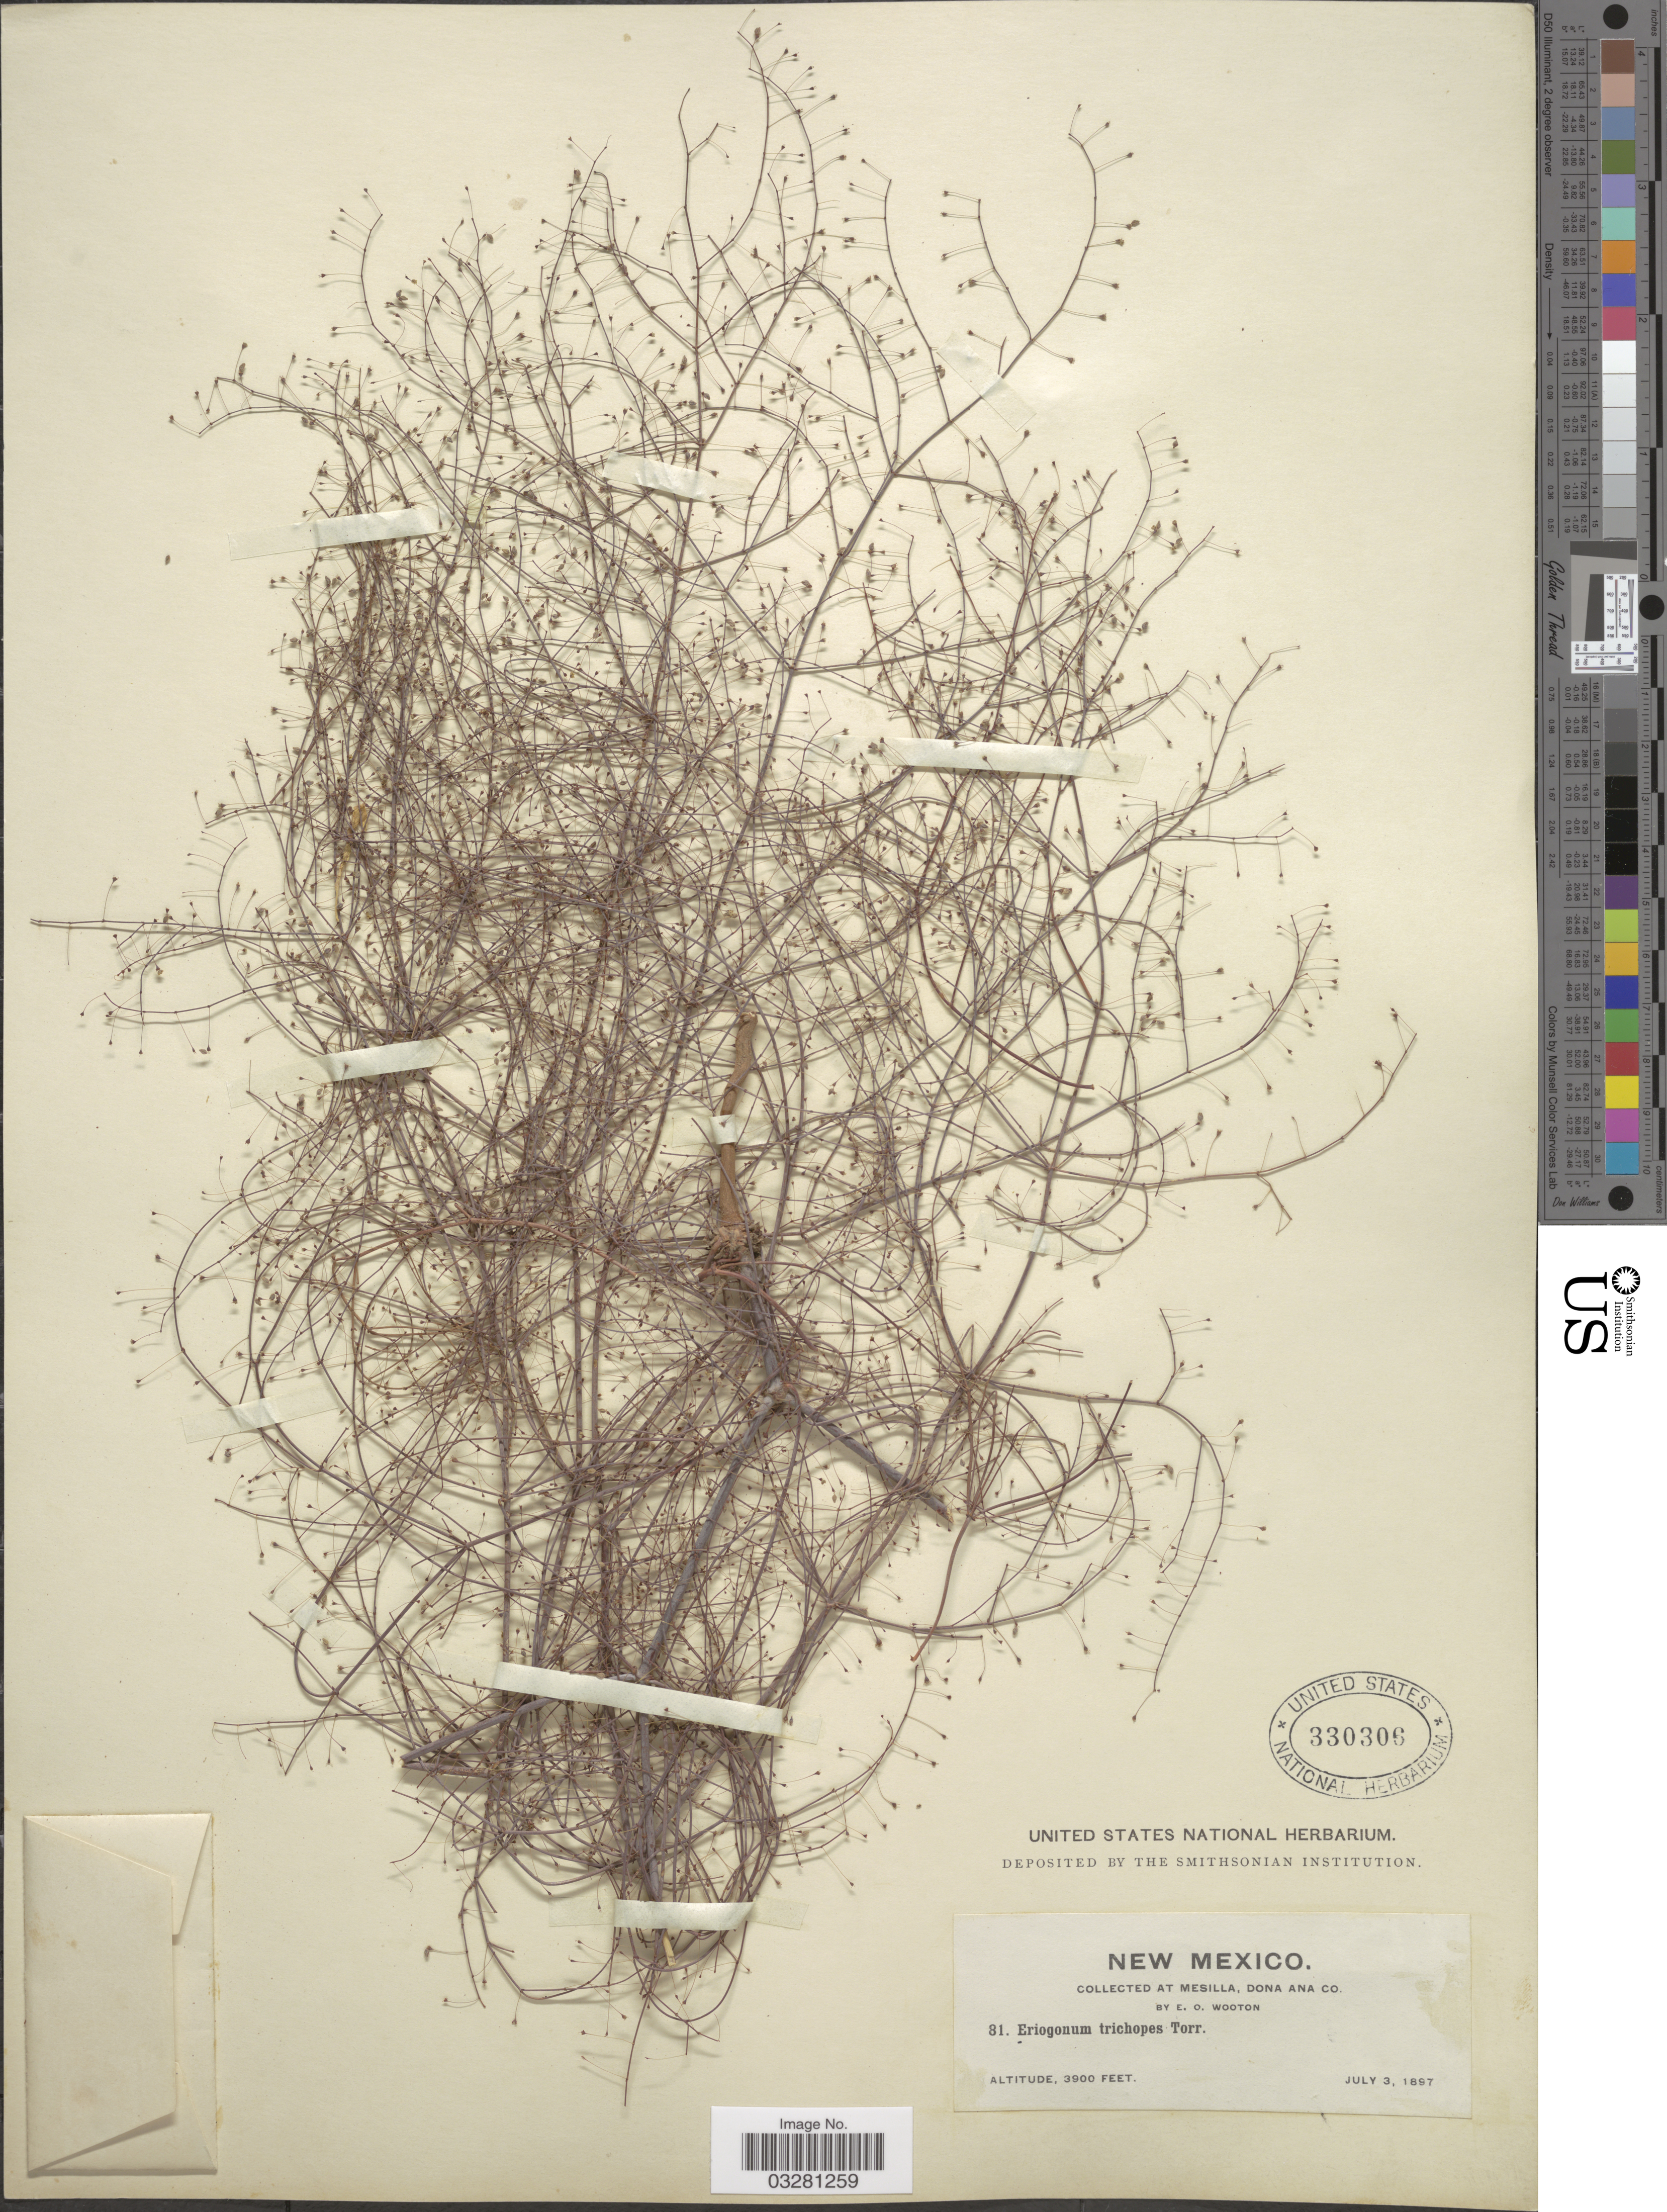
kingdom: Plantae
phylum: Tracheophyta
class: Magnoliopsida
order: Caryophyllales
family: Polygonaceae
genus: Eriogonum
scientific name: Eriogonum trichopes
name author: Torr.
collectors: E. O. Wooton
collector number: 81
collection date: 1897-07-03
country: United States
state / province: New Mexico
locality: Mesilla, Dona Ana Co.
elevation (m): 1189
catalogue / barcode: US 330306